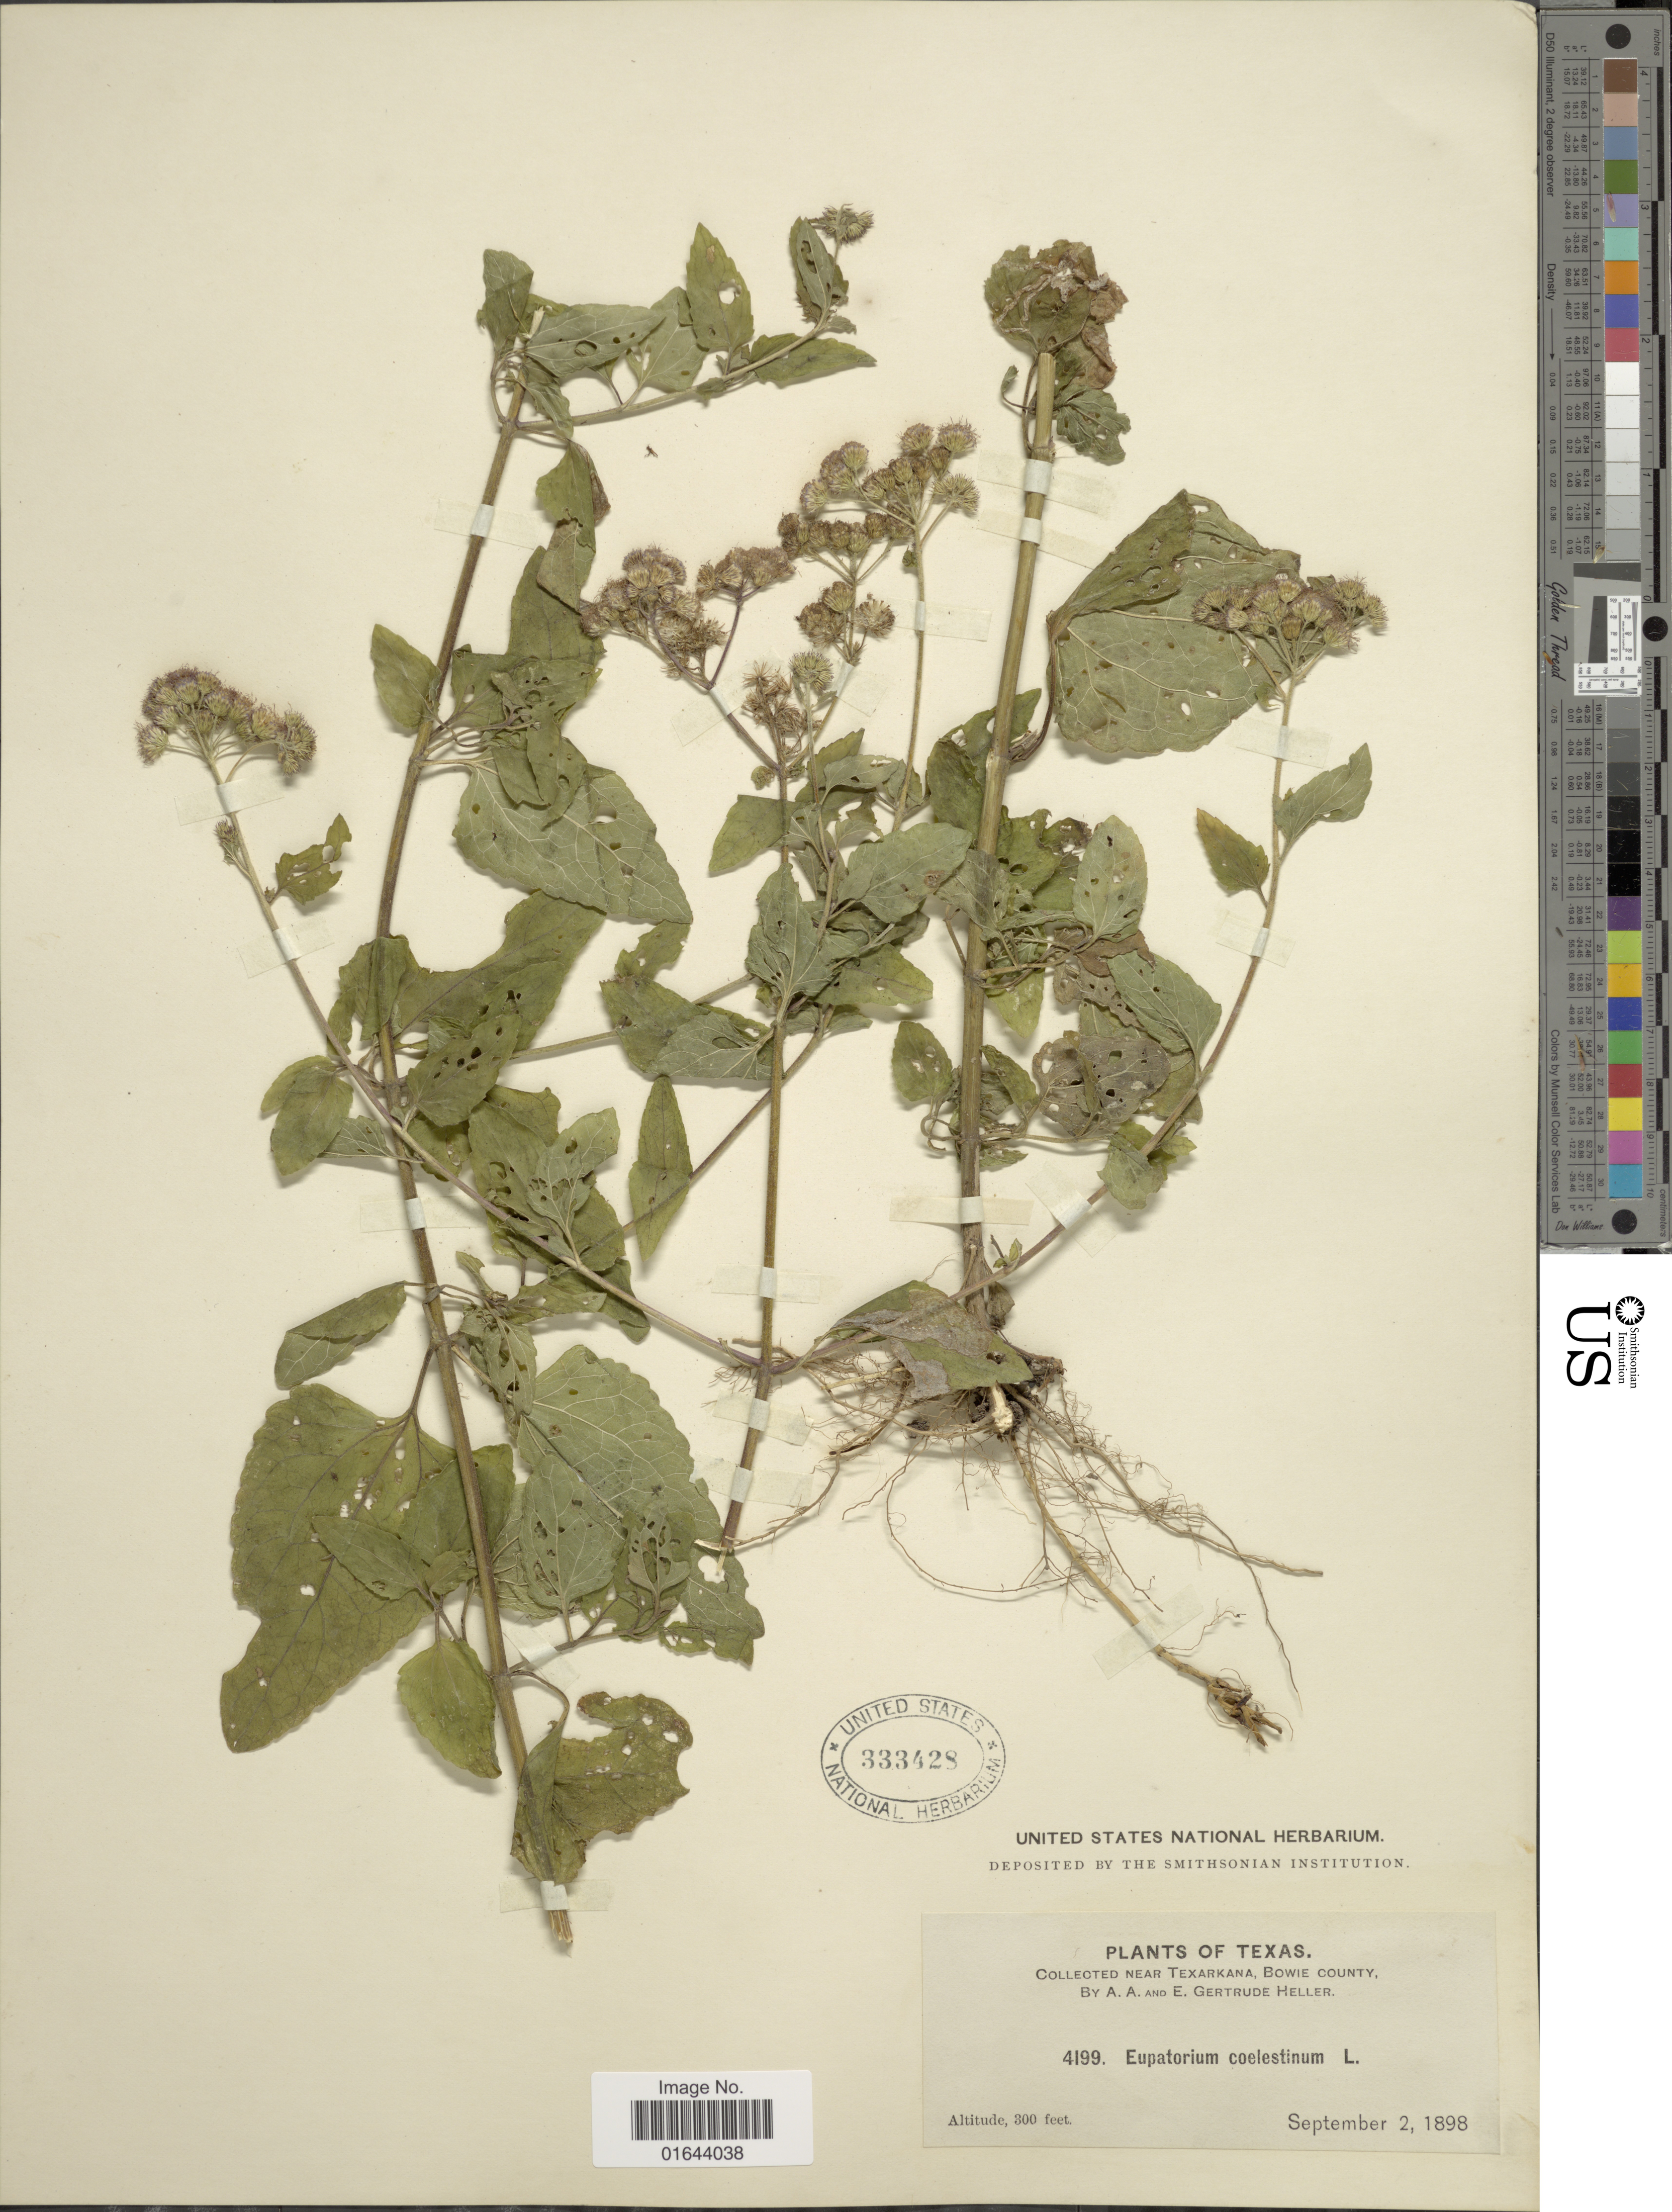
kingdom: Plantae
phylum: Tracheophyta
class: Magnoliopsida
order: Asterales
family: Asteraceae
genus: Conoclinium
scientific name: Conoclinium coelestinum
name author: (L.) DC.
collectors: A. A. Heller & E. G. Heller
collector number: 4199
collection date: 1898-09-02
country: United States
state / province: Texas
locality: Near Texarkana, Bowie County.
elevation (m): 91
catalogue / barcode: US 333428